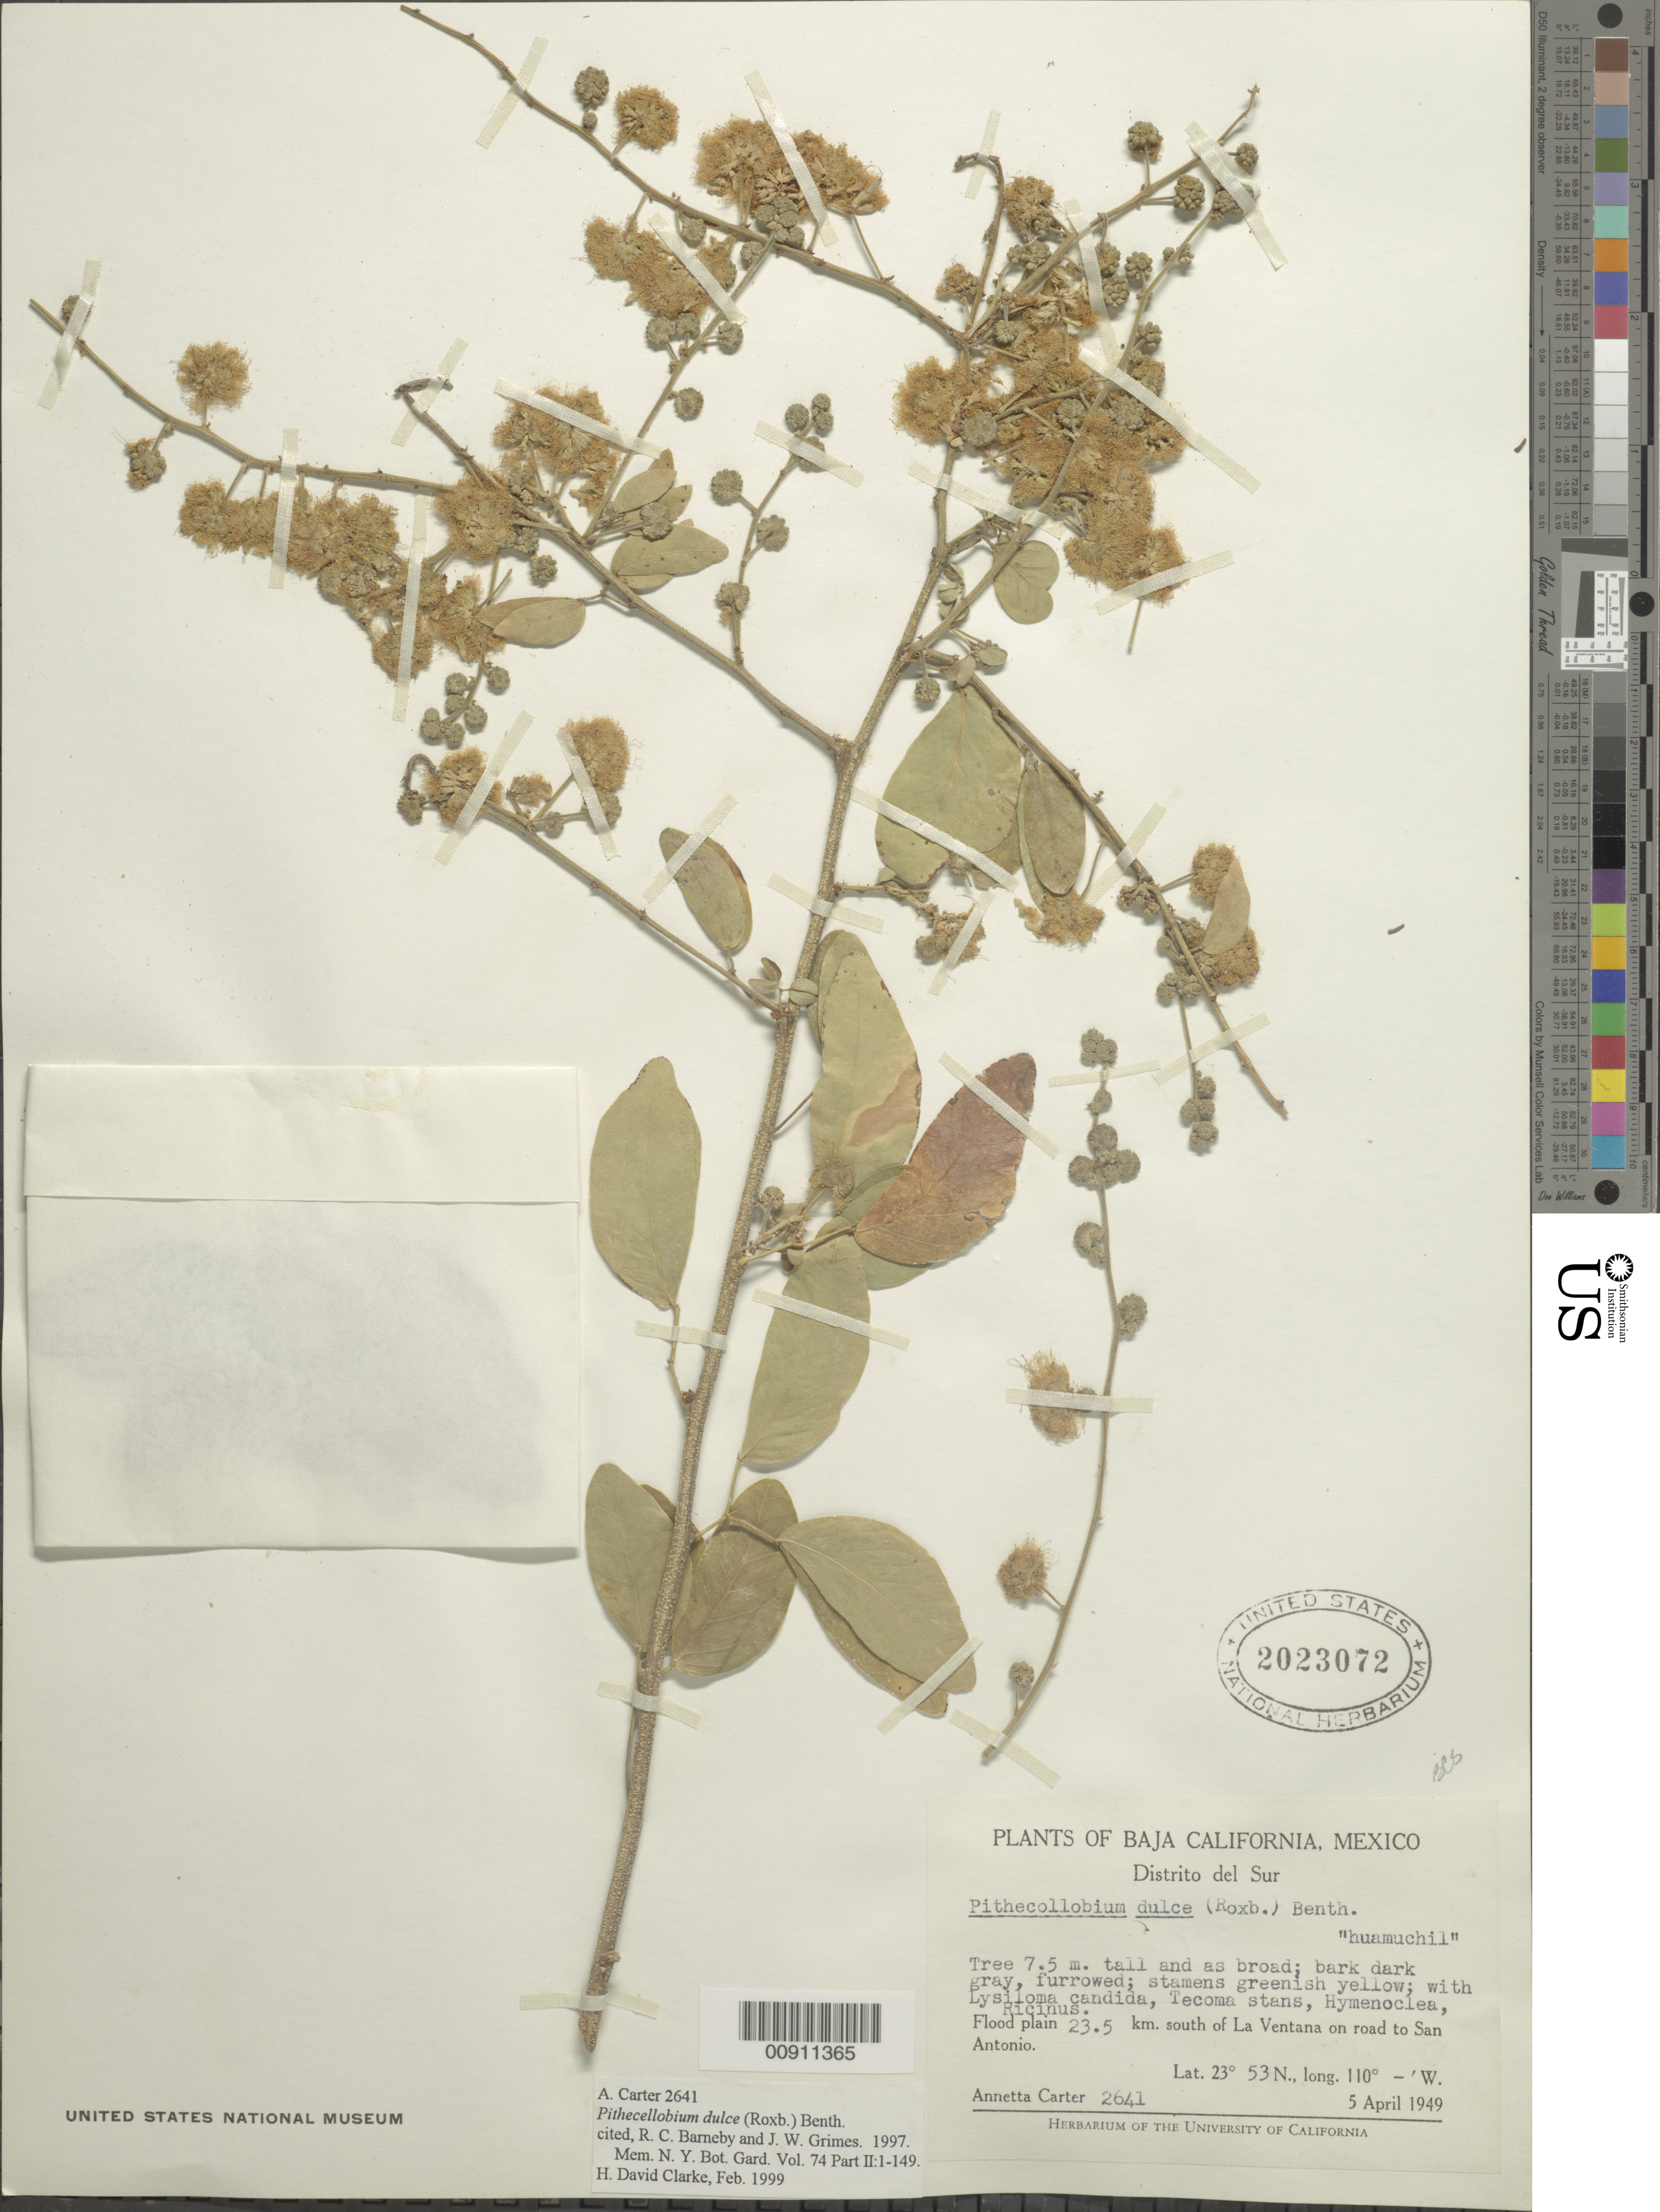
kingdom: Plantae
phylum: Tracheophyta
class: Magnoliopsida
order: Fabales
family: Fabaceae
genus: Pithecellobium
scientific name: Pithecellobium dulce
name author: (Roxb.) Benth.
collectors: A. M. Carter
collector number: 2641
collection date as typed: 05 Apr 1949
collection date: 1949-04-05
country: Mexico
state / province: Baja California Sur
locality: Flood plain 23.5 km. south of La Ventana on road to San Antonio, Baja California Distrito del Sur.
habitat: Flood plain; with Lysiloma candida, Tecoma stans, Hymenoclea, Ricinus.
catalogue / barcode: US 2023072